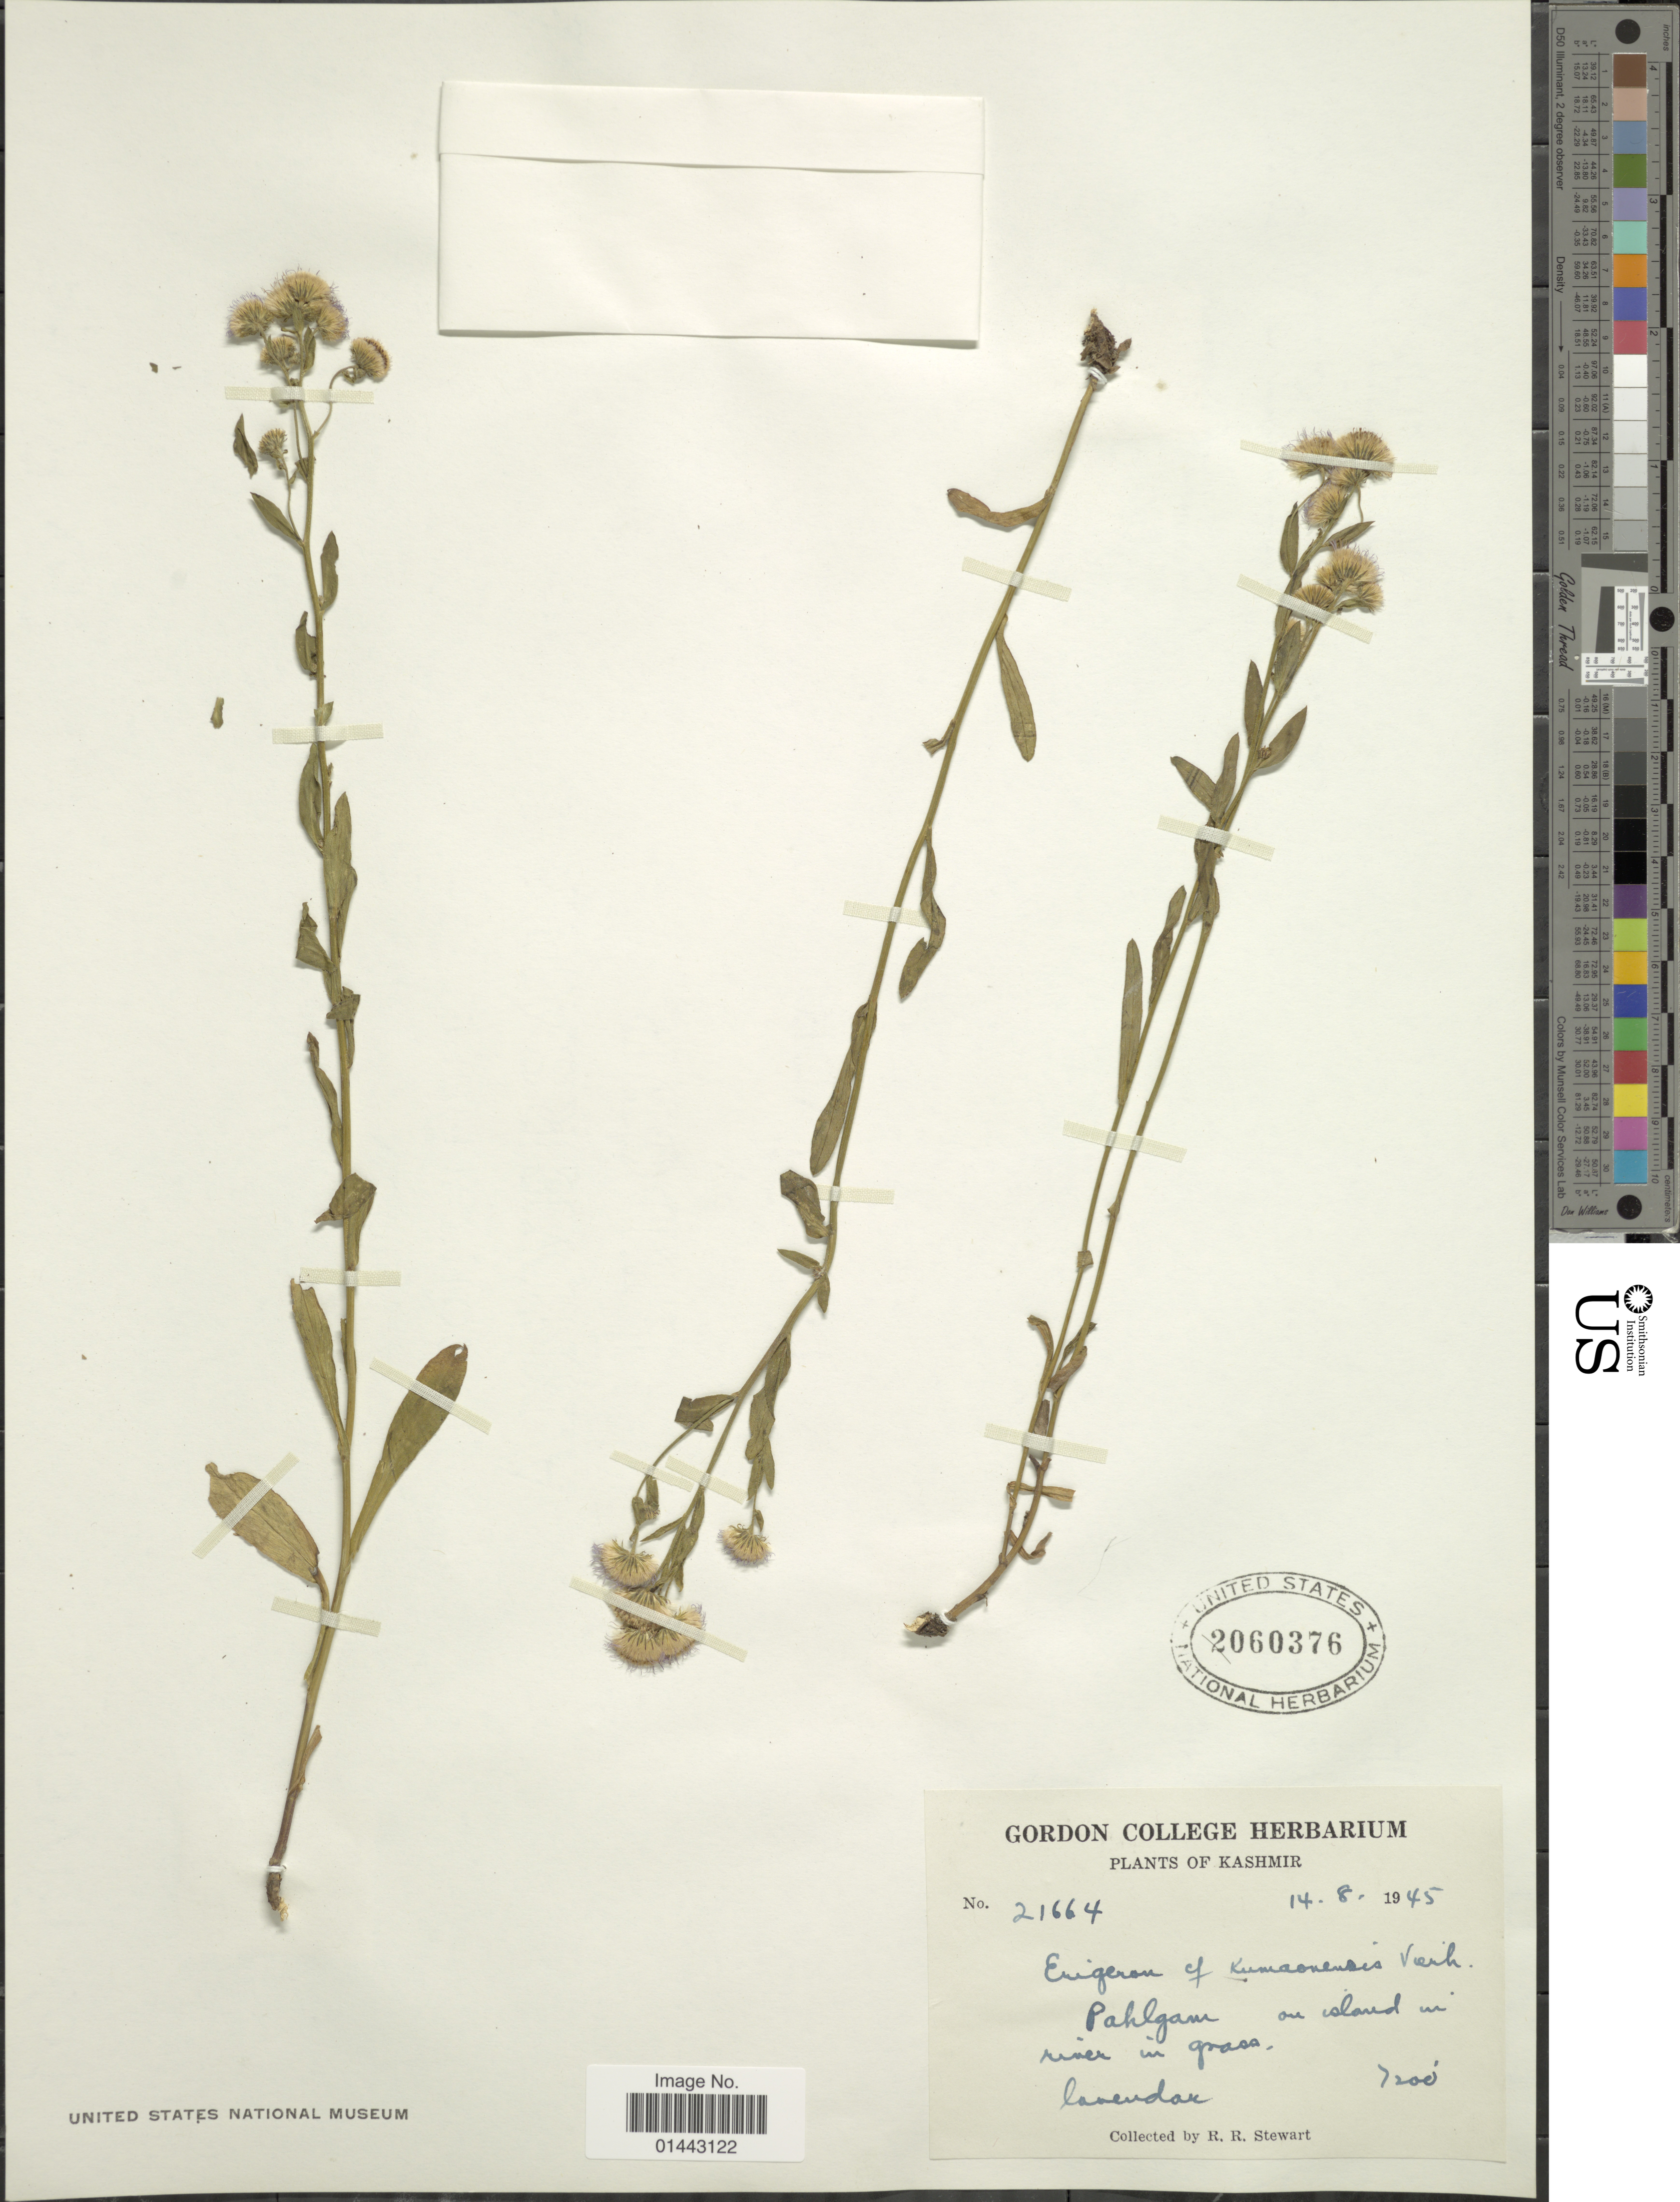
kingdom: Plantae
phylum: Tracheophyta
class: Magnoliopsida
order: Asterales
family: Asteraceae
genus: Erigeron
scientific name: Erigeron kumaunensis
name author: (Vierh.) Wendelbo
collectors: R. R. Stewart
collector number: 21664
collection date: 1945-08-14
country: India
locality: Kashmir, Pahlgam on island in river in grass.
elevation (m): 2195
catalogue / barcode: US 2060376